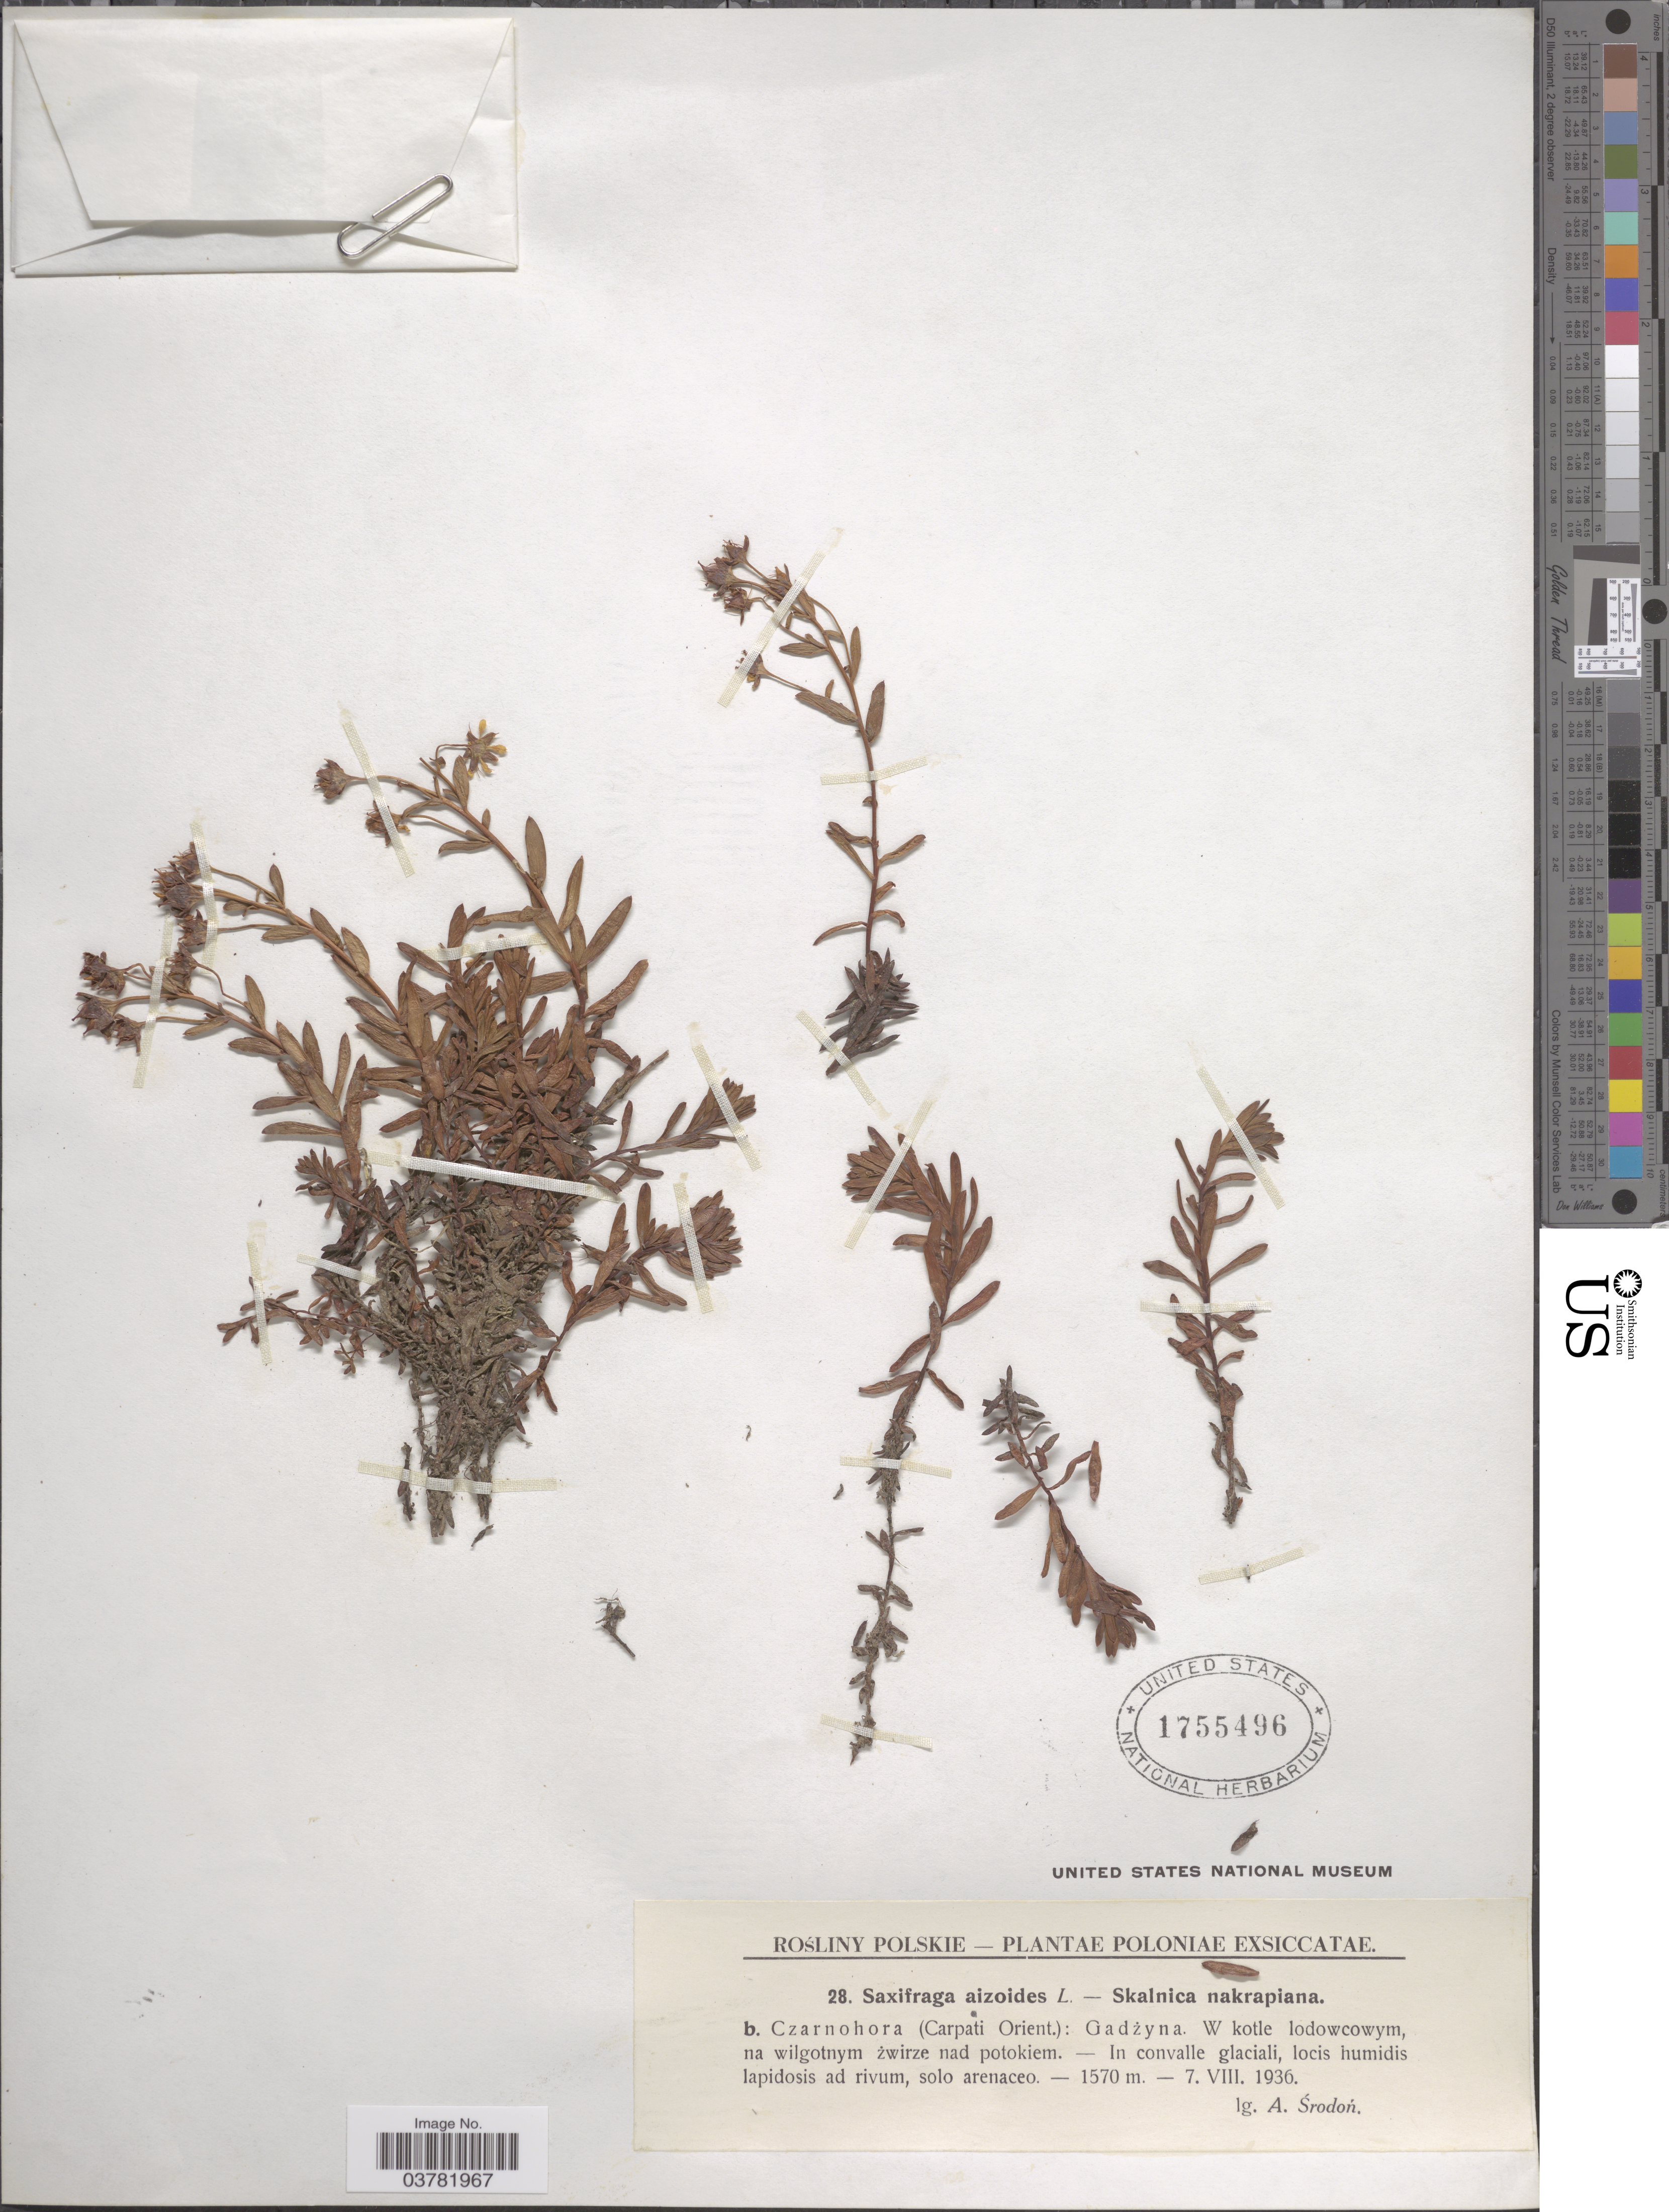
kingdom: Plantae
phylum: Tracheophyta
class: Magnoliopsida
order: Saxifragales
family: Saxifragaceae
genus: Saxifraga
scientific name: Saxifraga aizoides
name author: L.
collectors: A. Srodon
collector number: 28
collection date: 1936-08-07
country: Poland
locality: In convalle glaciali, locis humidis lapidosis ad rivum, solo arenaceo.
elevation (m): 1570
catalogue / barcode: US 1755496